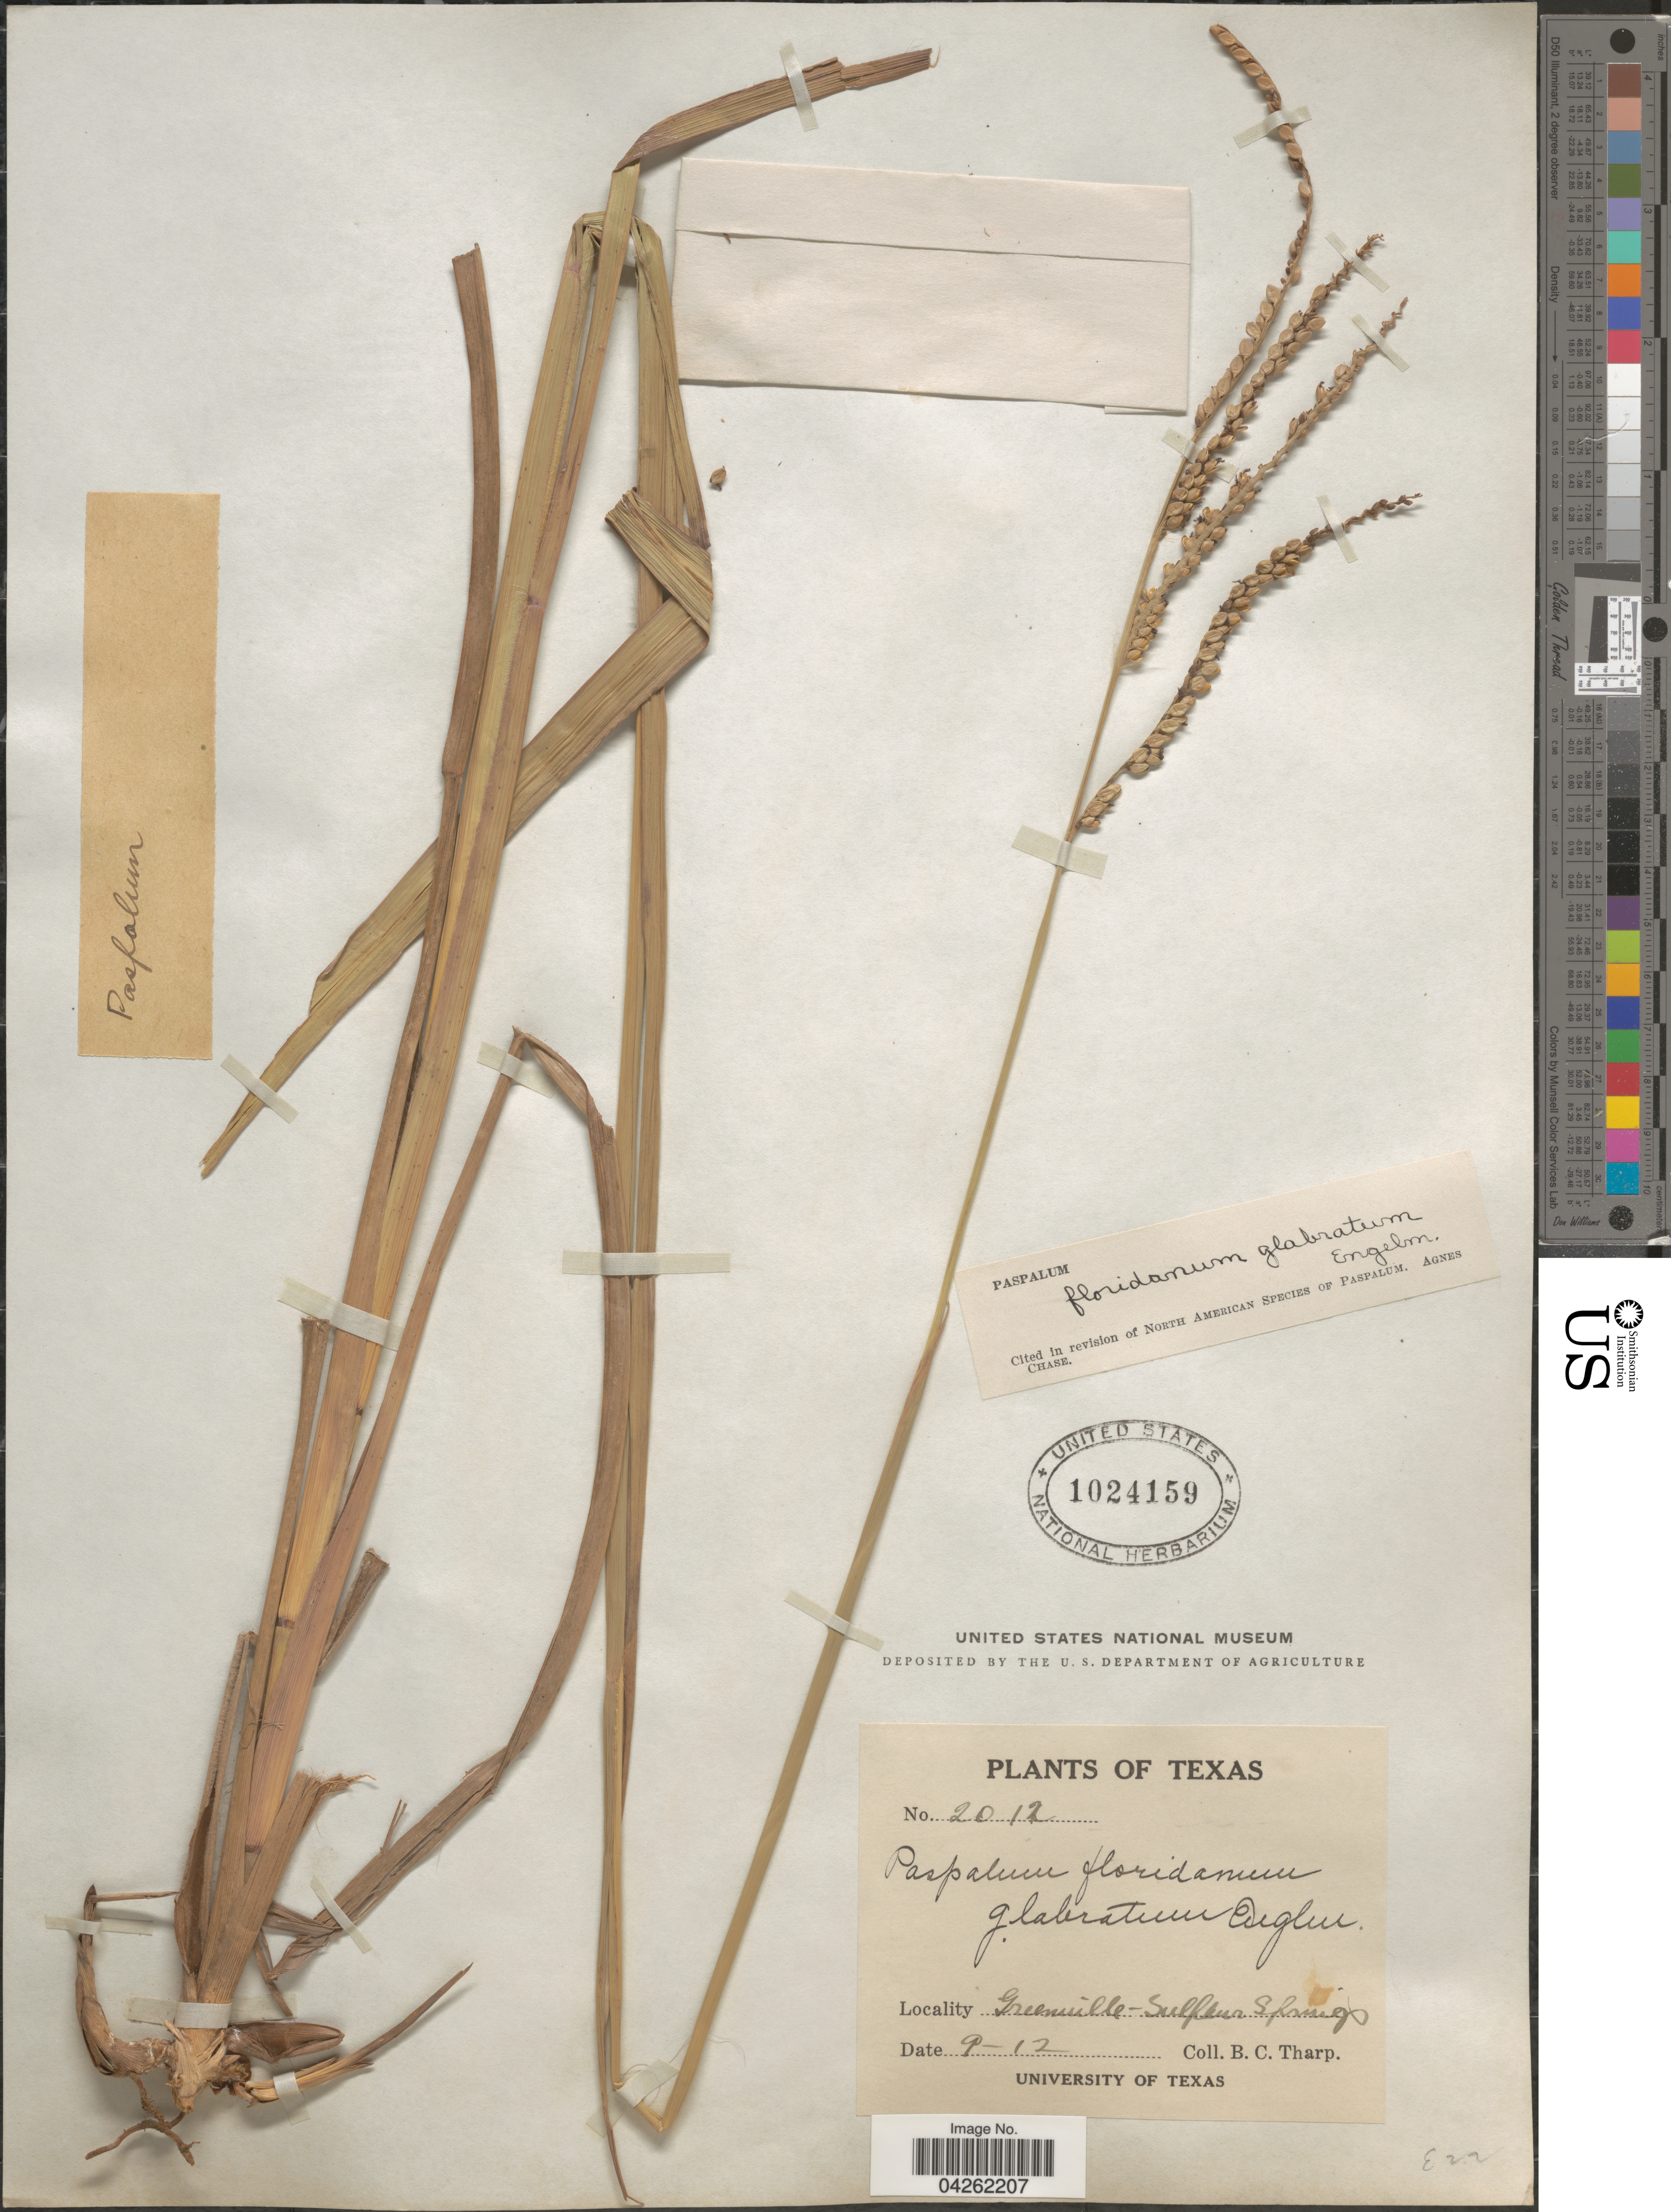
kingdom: Plantae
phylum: Tracheophyta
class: Liliopsida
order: Poales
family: Poaceae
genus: Paspalum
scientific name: Paspalum floridanum var. glabratum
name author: Engelm. ex Vasey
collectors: B. C. Tharp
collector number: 2012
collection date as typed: Transcribed d/m/y: /9/12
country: United States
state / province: Texas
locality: Greenville-Sulphur Springs.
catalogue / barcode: US 1024159